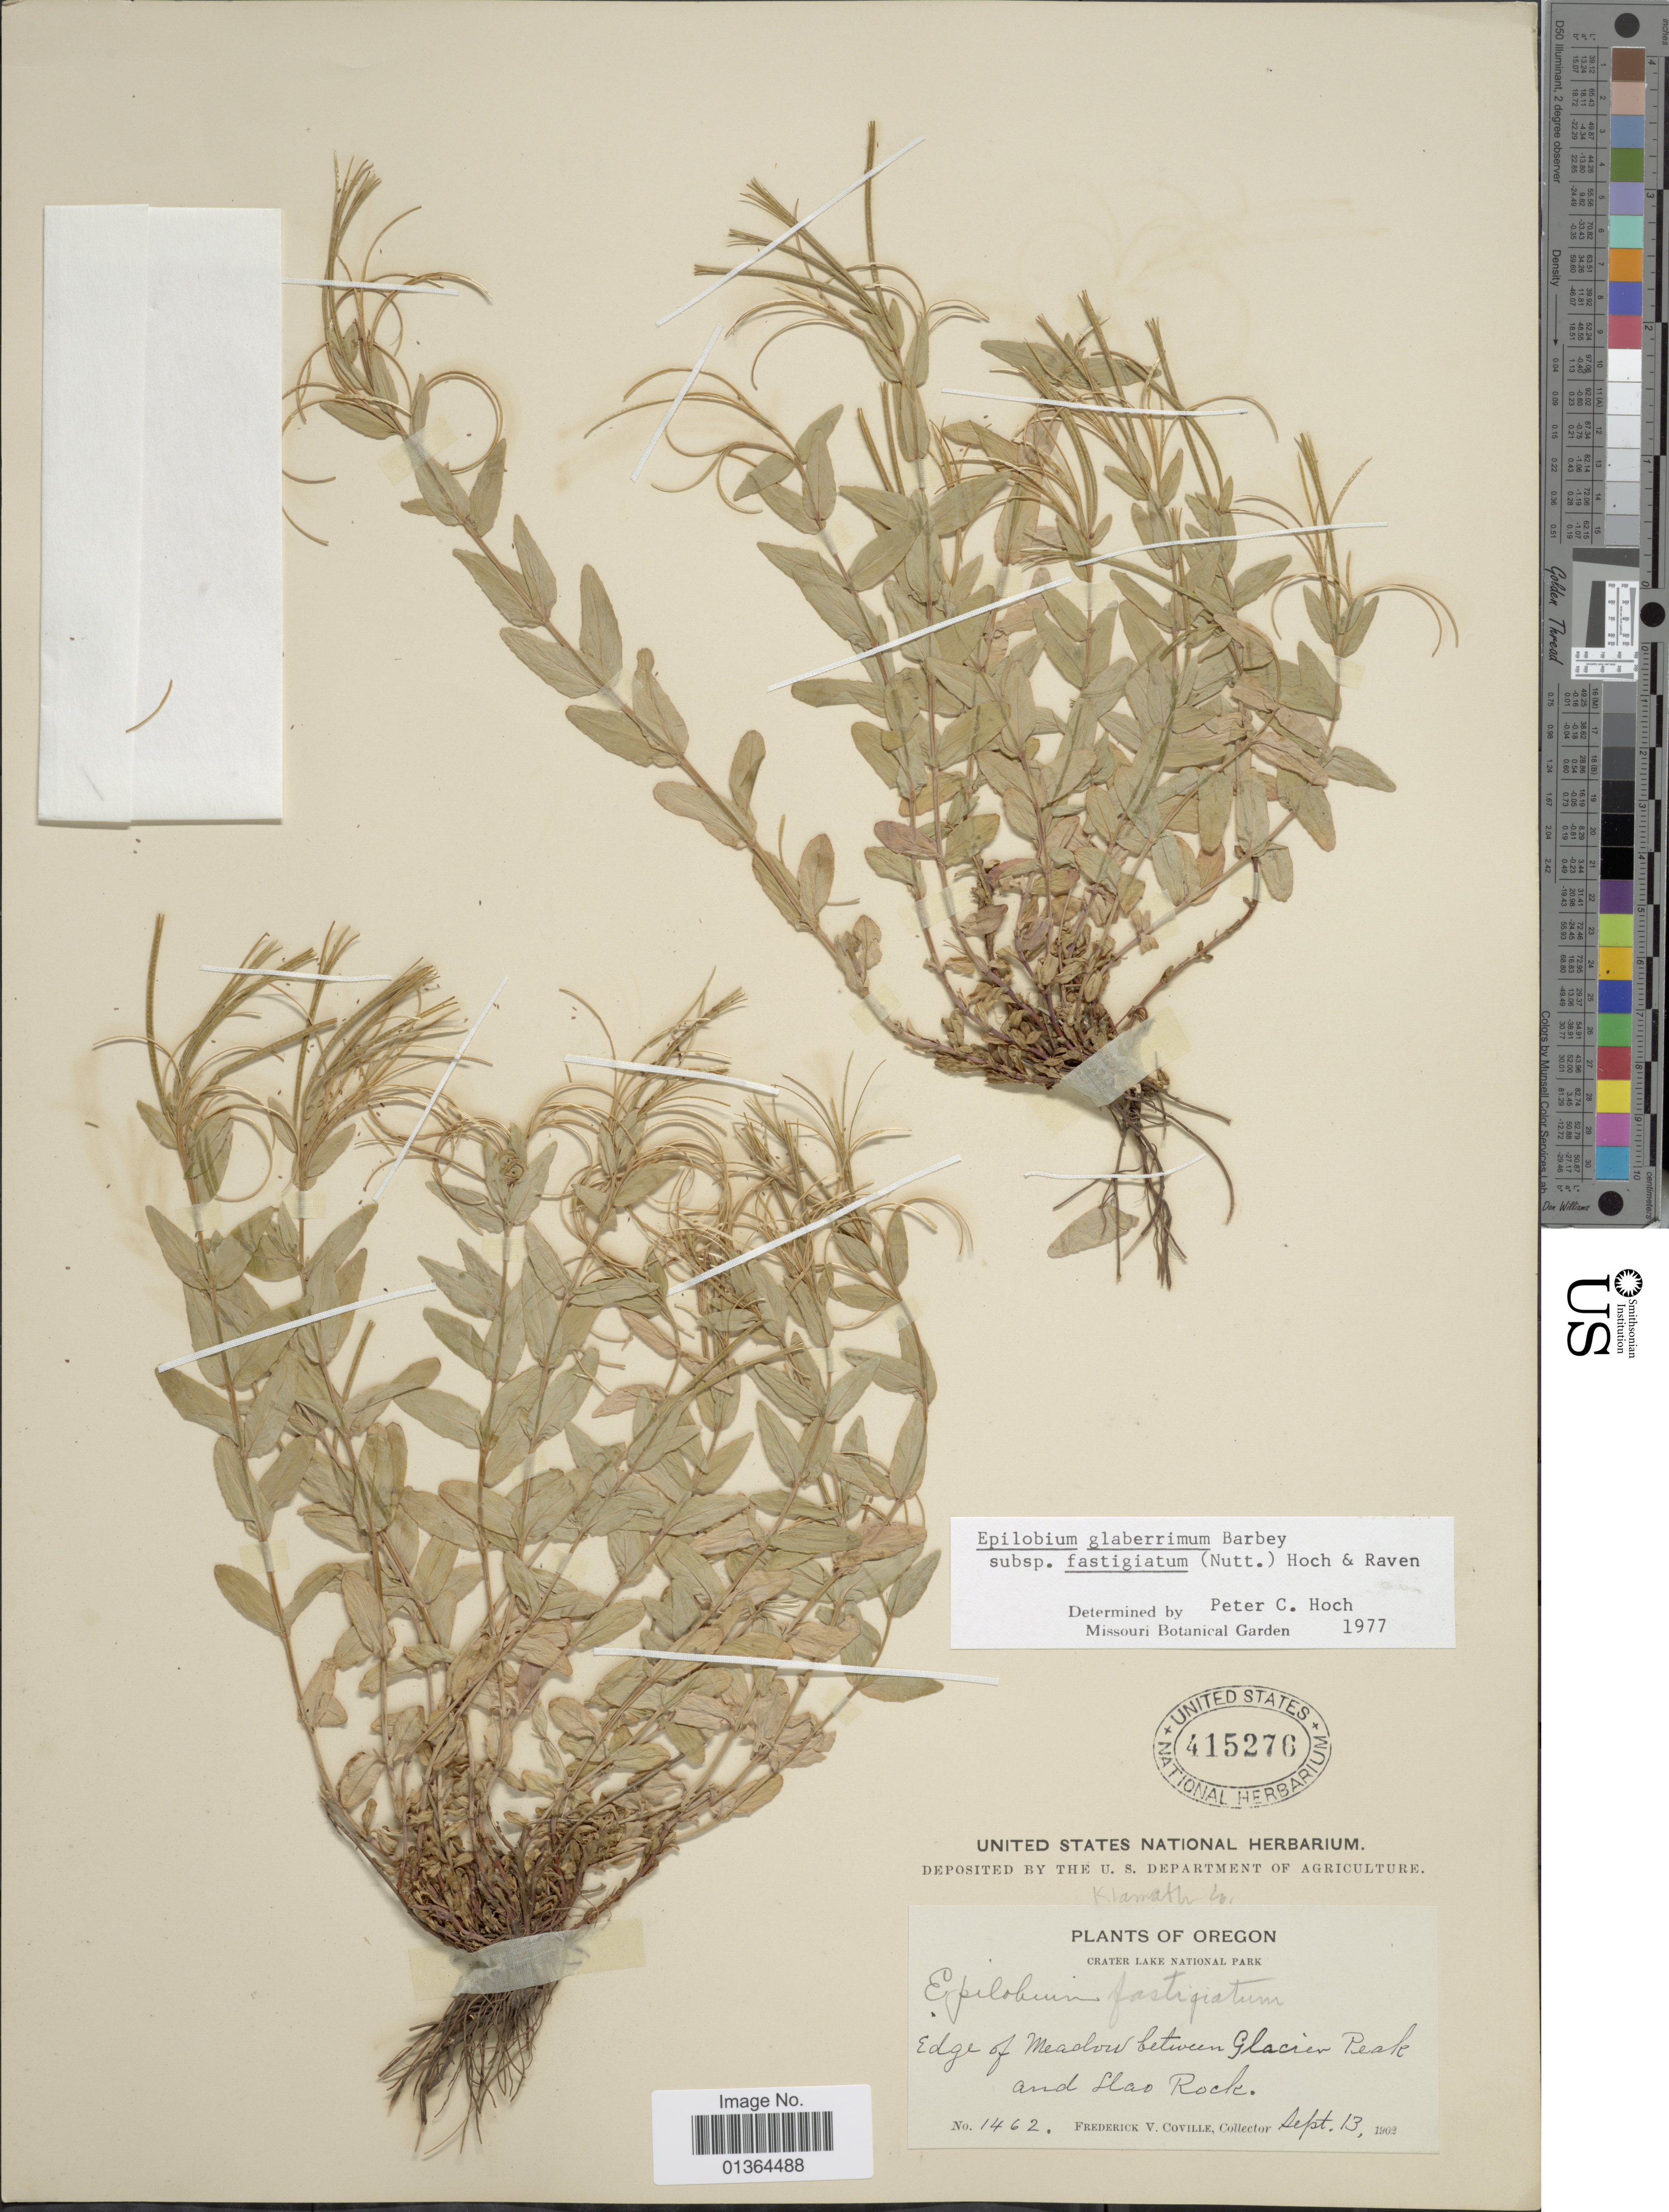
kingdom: Plantae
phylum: Tracheophyta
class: Magnoliopsida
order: Myrtales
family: Onagraceae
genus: Epilobium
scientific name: Epilobium glaberrimum subsp. fastigiatum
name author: (Nutt.) Hoch & P.H. Raven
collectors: F. V. Coville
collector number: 1462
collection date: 1902-09-13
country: United States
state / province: Oregon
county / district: Klamath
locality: Crater Lake National Park, edge of meadow between Glacier Peak and Llao Rock, Klamath Co.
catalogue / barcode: US 415276